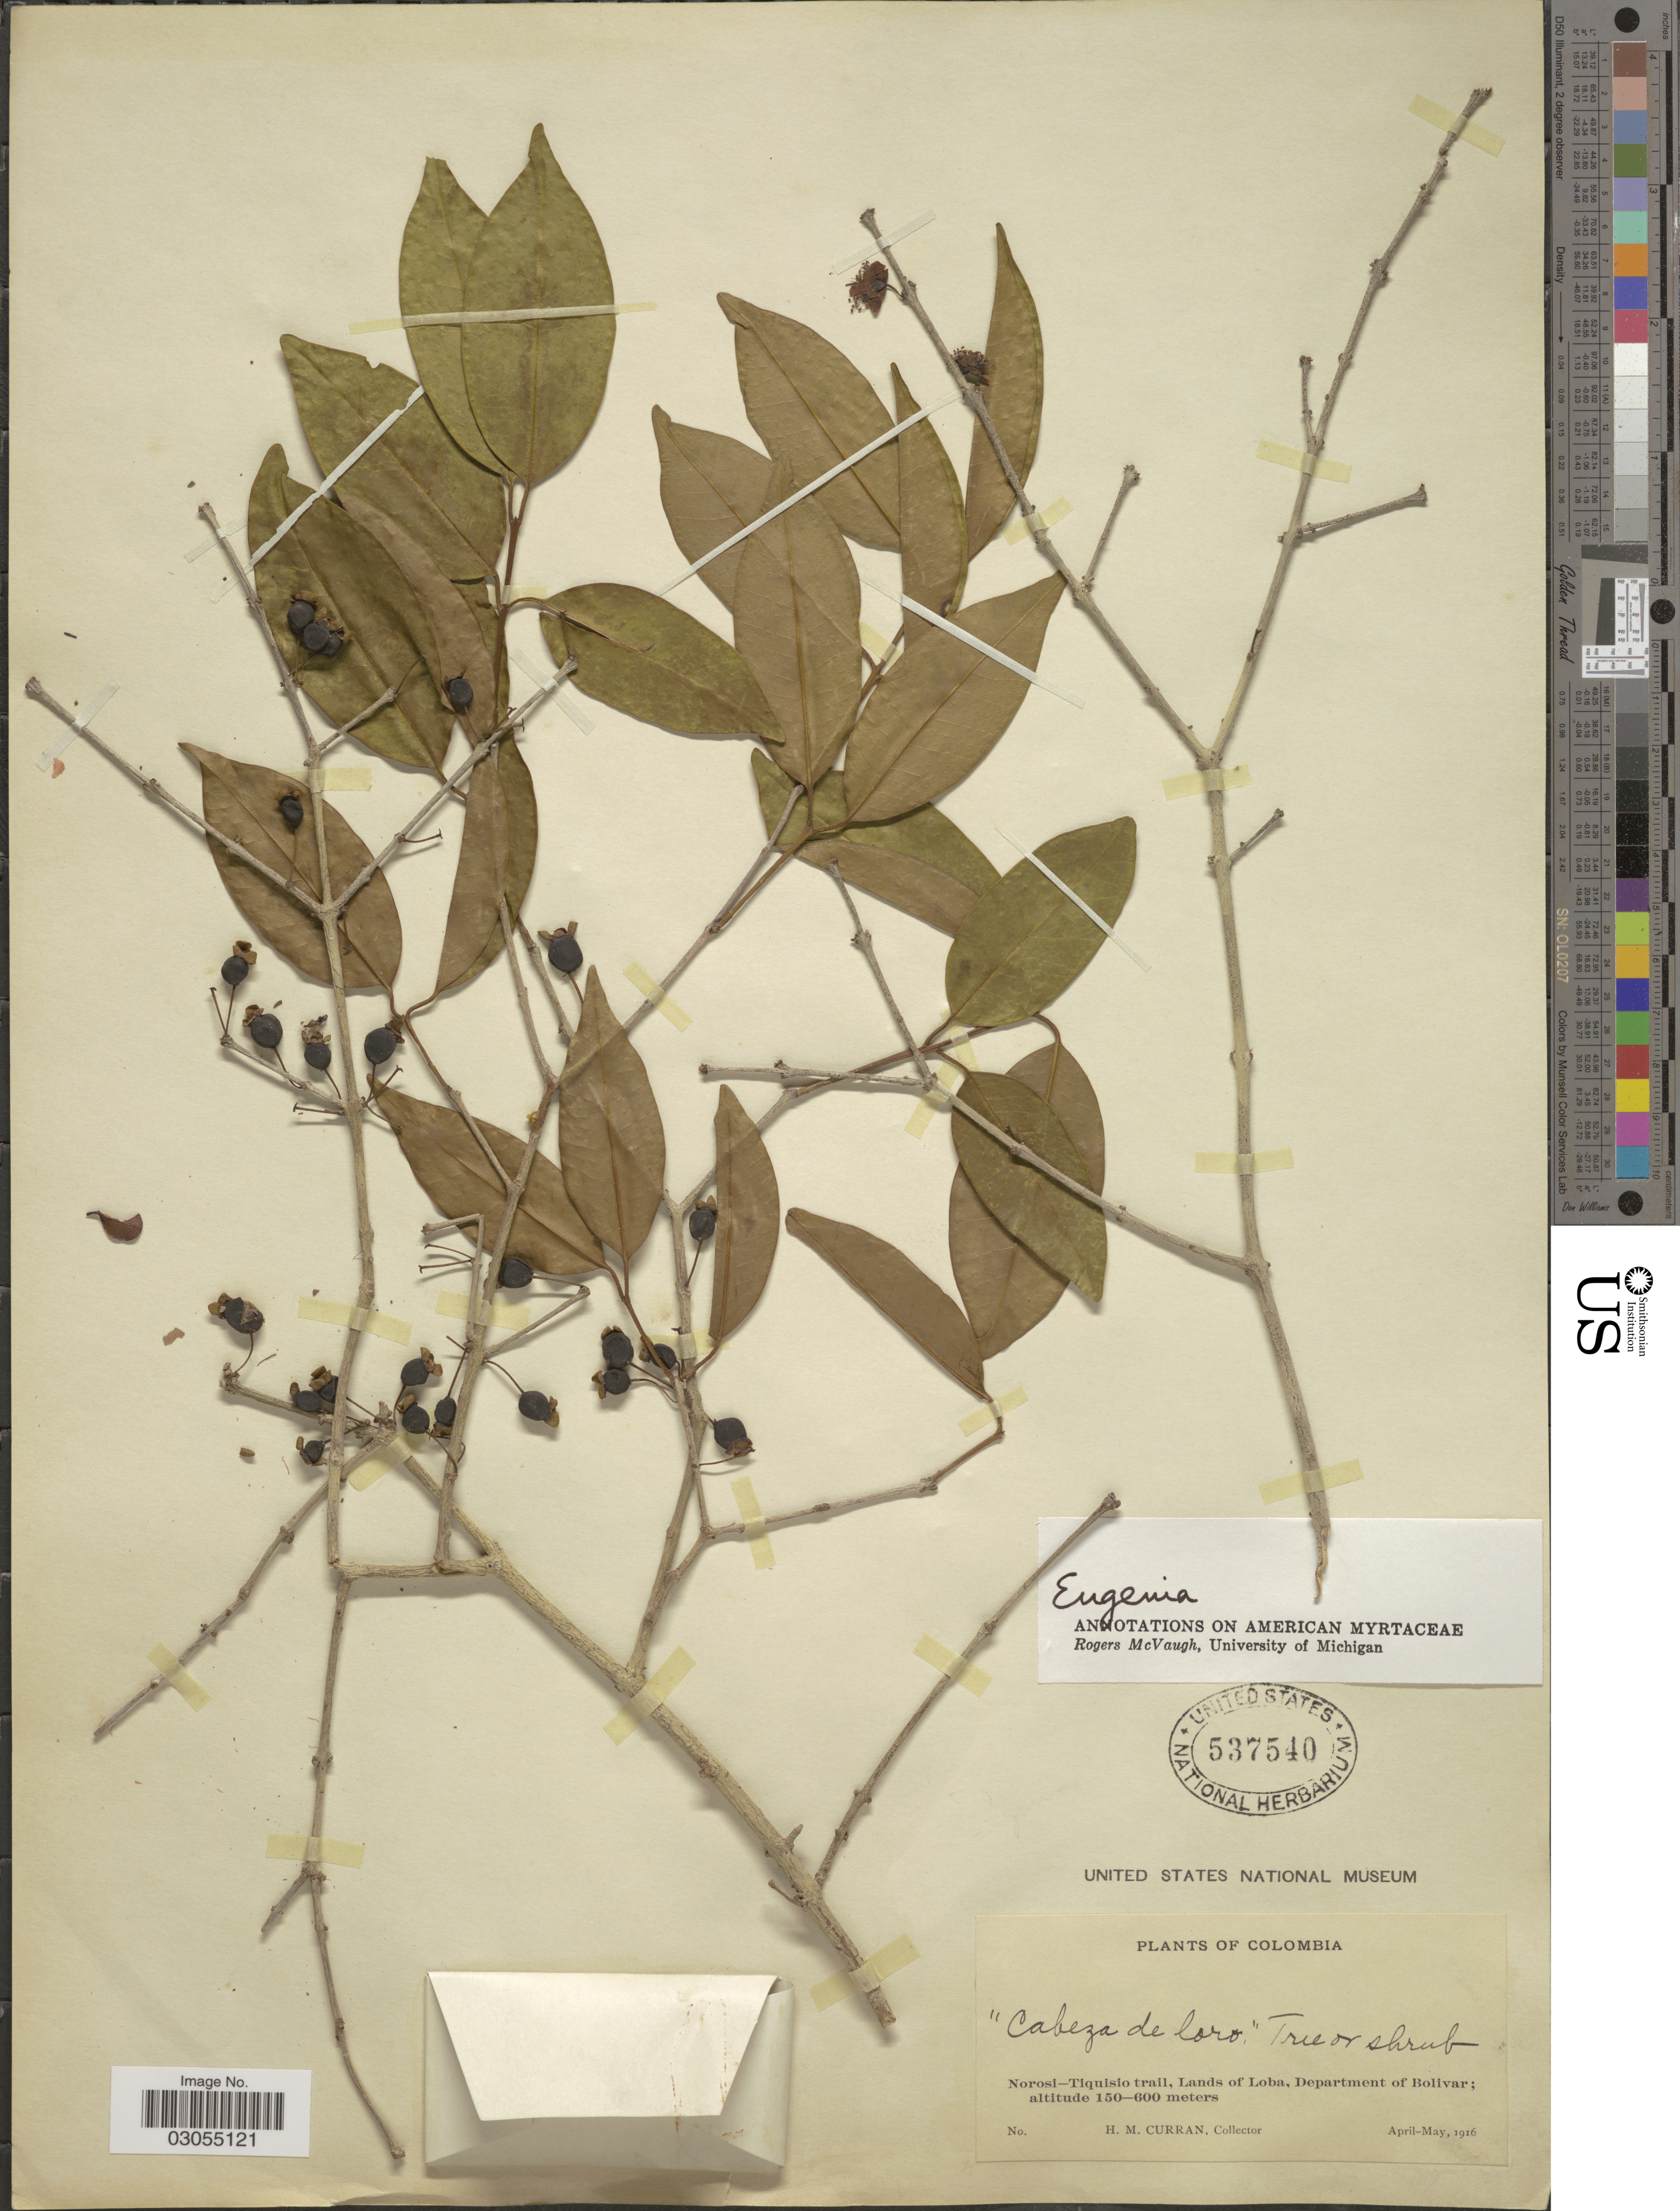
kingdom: Plantae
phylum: Tracheophyta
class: Magnoliopsida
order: Myrtales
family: Myrtaceae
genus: Eugenia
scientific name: Eugenia sp.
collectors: H. M. Curran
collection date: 1916-04/1916-05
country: Colombia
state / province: Bolívar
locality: Norosi-Tiquisio trail, Lands of Loba, Department of Bolivar.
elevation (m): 150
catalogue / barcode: US 537540